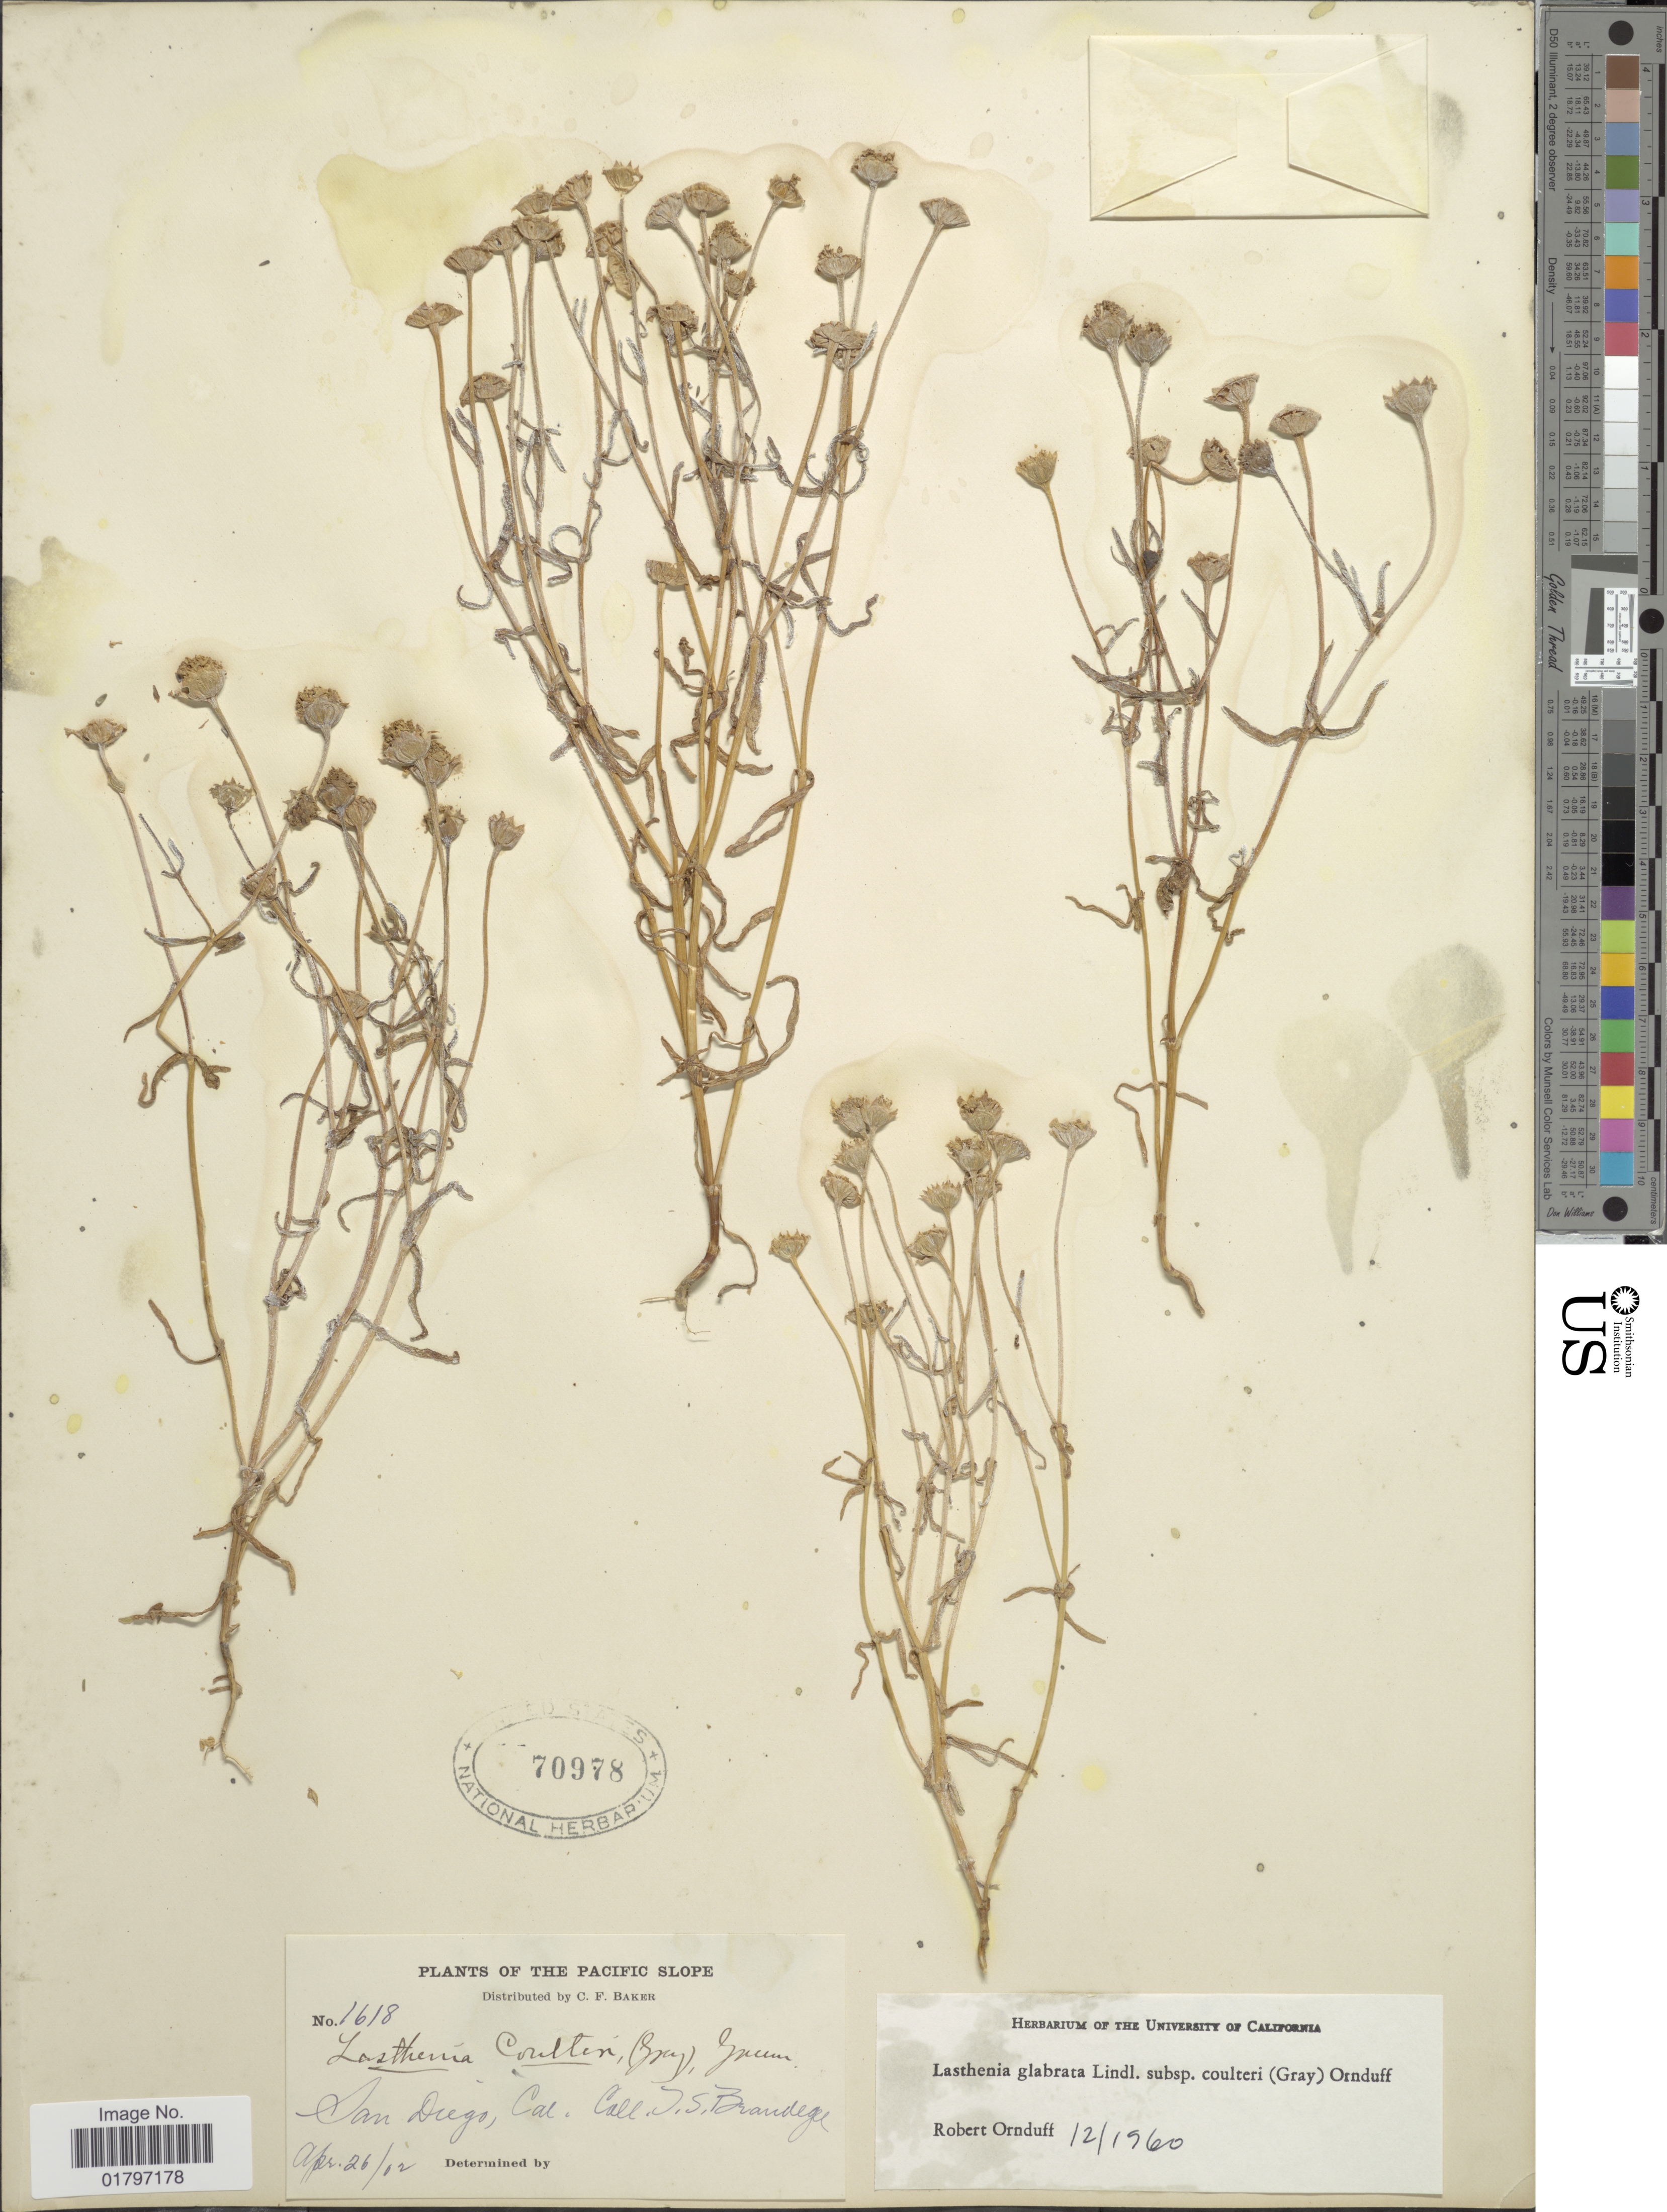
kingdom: Plantae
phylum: Tracheophyta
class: Magnoliopsida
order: Asterales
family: Asteraceae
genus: Lasthenia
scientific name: Lasthenia glabrata subsp. coulteri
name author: (A. Gray) Ornduff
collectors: T. S. Brandegee (herbarium)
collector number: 1618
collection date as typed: Transcribed d/m/y: 26/4/2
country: United States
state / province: California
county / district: San Diego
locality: Pacific Slope. San Diego, Cal.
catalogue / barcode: US 70978